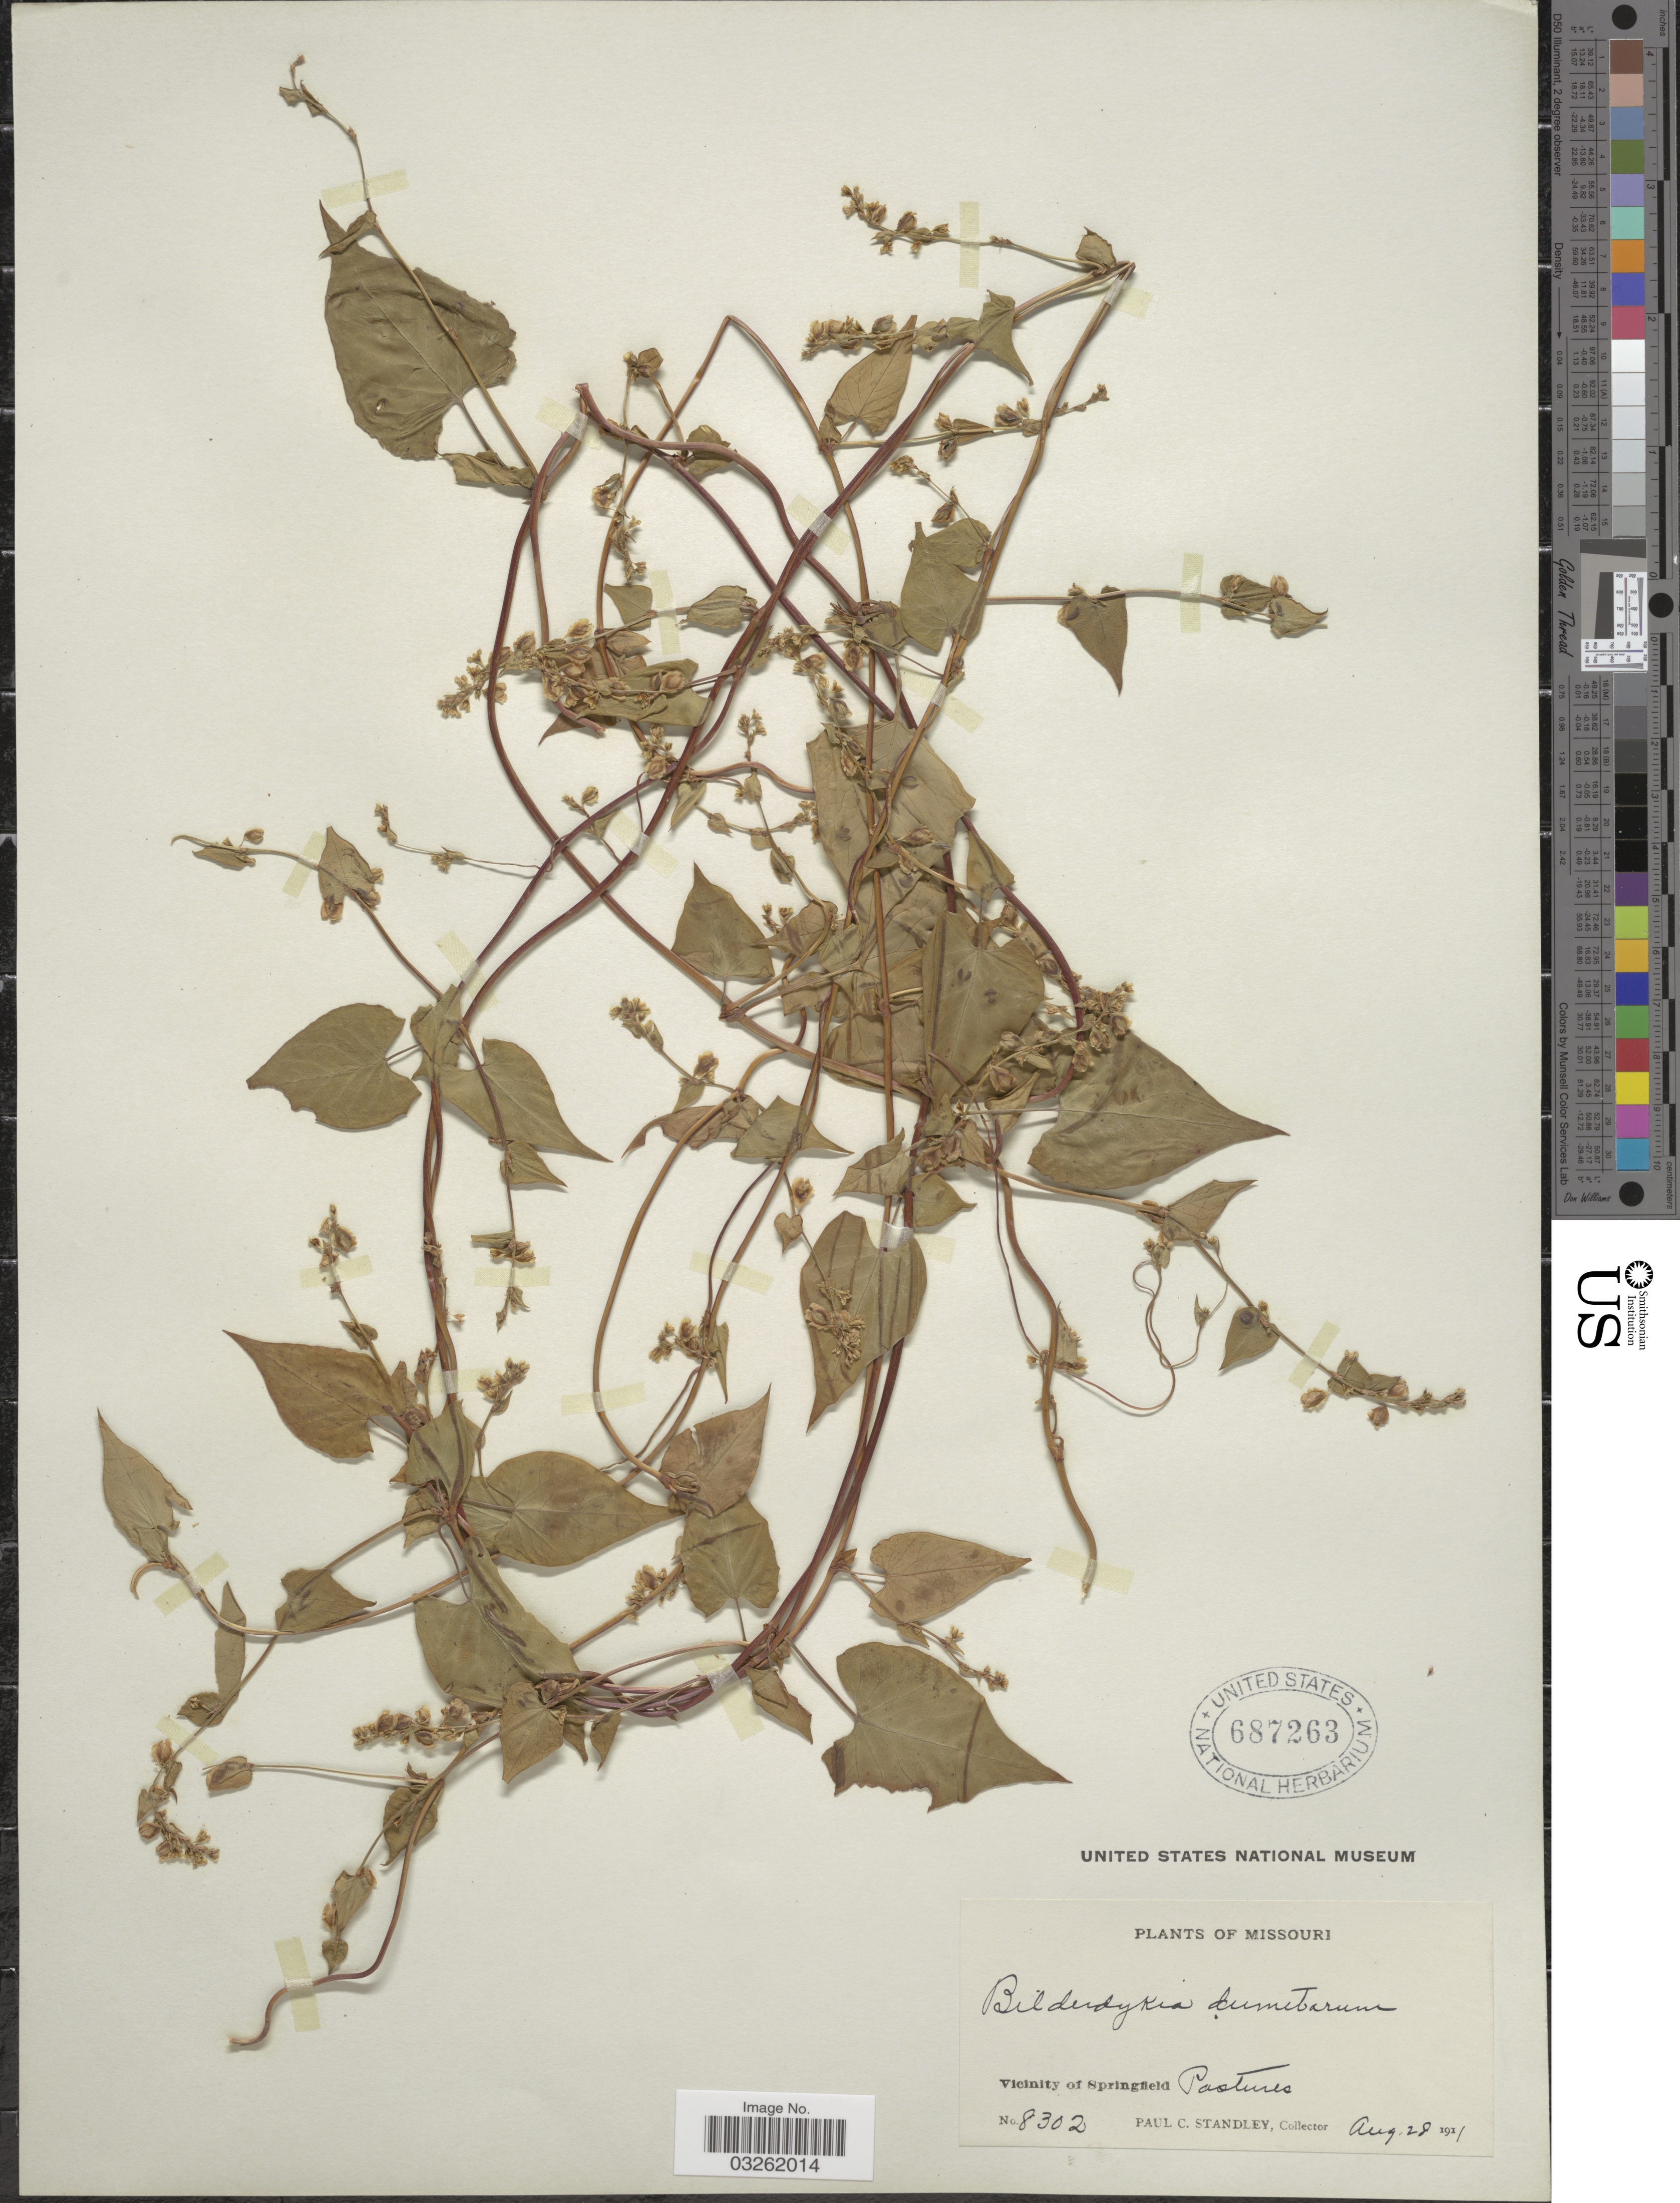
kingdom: Plantae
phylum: Tracheophyta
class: Magnoliopsida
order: Caryophyllales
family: Polygonaceae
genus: Fallopia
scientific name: Fallopia scandens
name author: (L.) Holub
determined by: Strong, Mark T., (BOT), Smithsonian Institution - National Museum of Natural History (UNITED STATES)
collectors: P. C. Standley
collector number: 8302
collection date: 1911-08-28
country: United States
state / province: Missouri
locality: Vicinity of Springfield pastures.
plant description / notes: Fallopia cristata (Engelm. & A. Gray) Holub here treated as a heterotypic synonym.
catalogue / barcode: US 687263